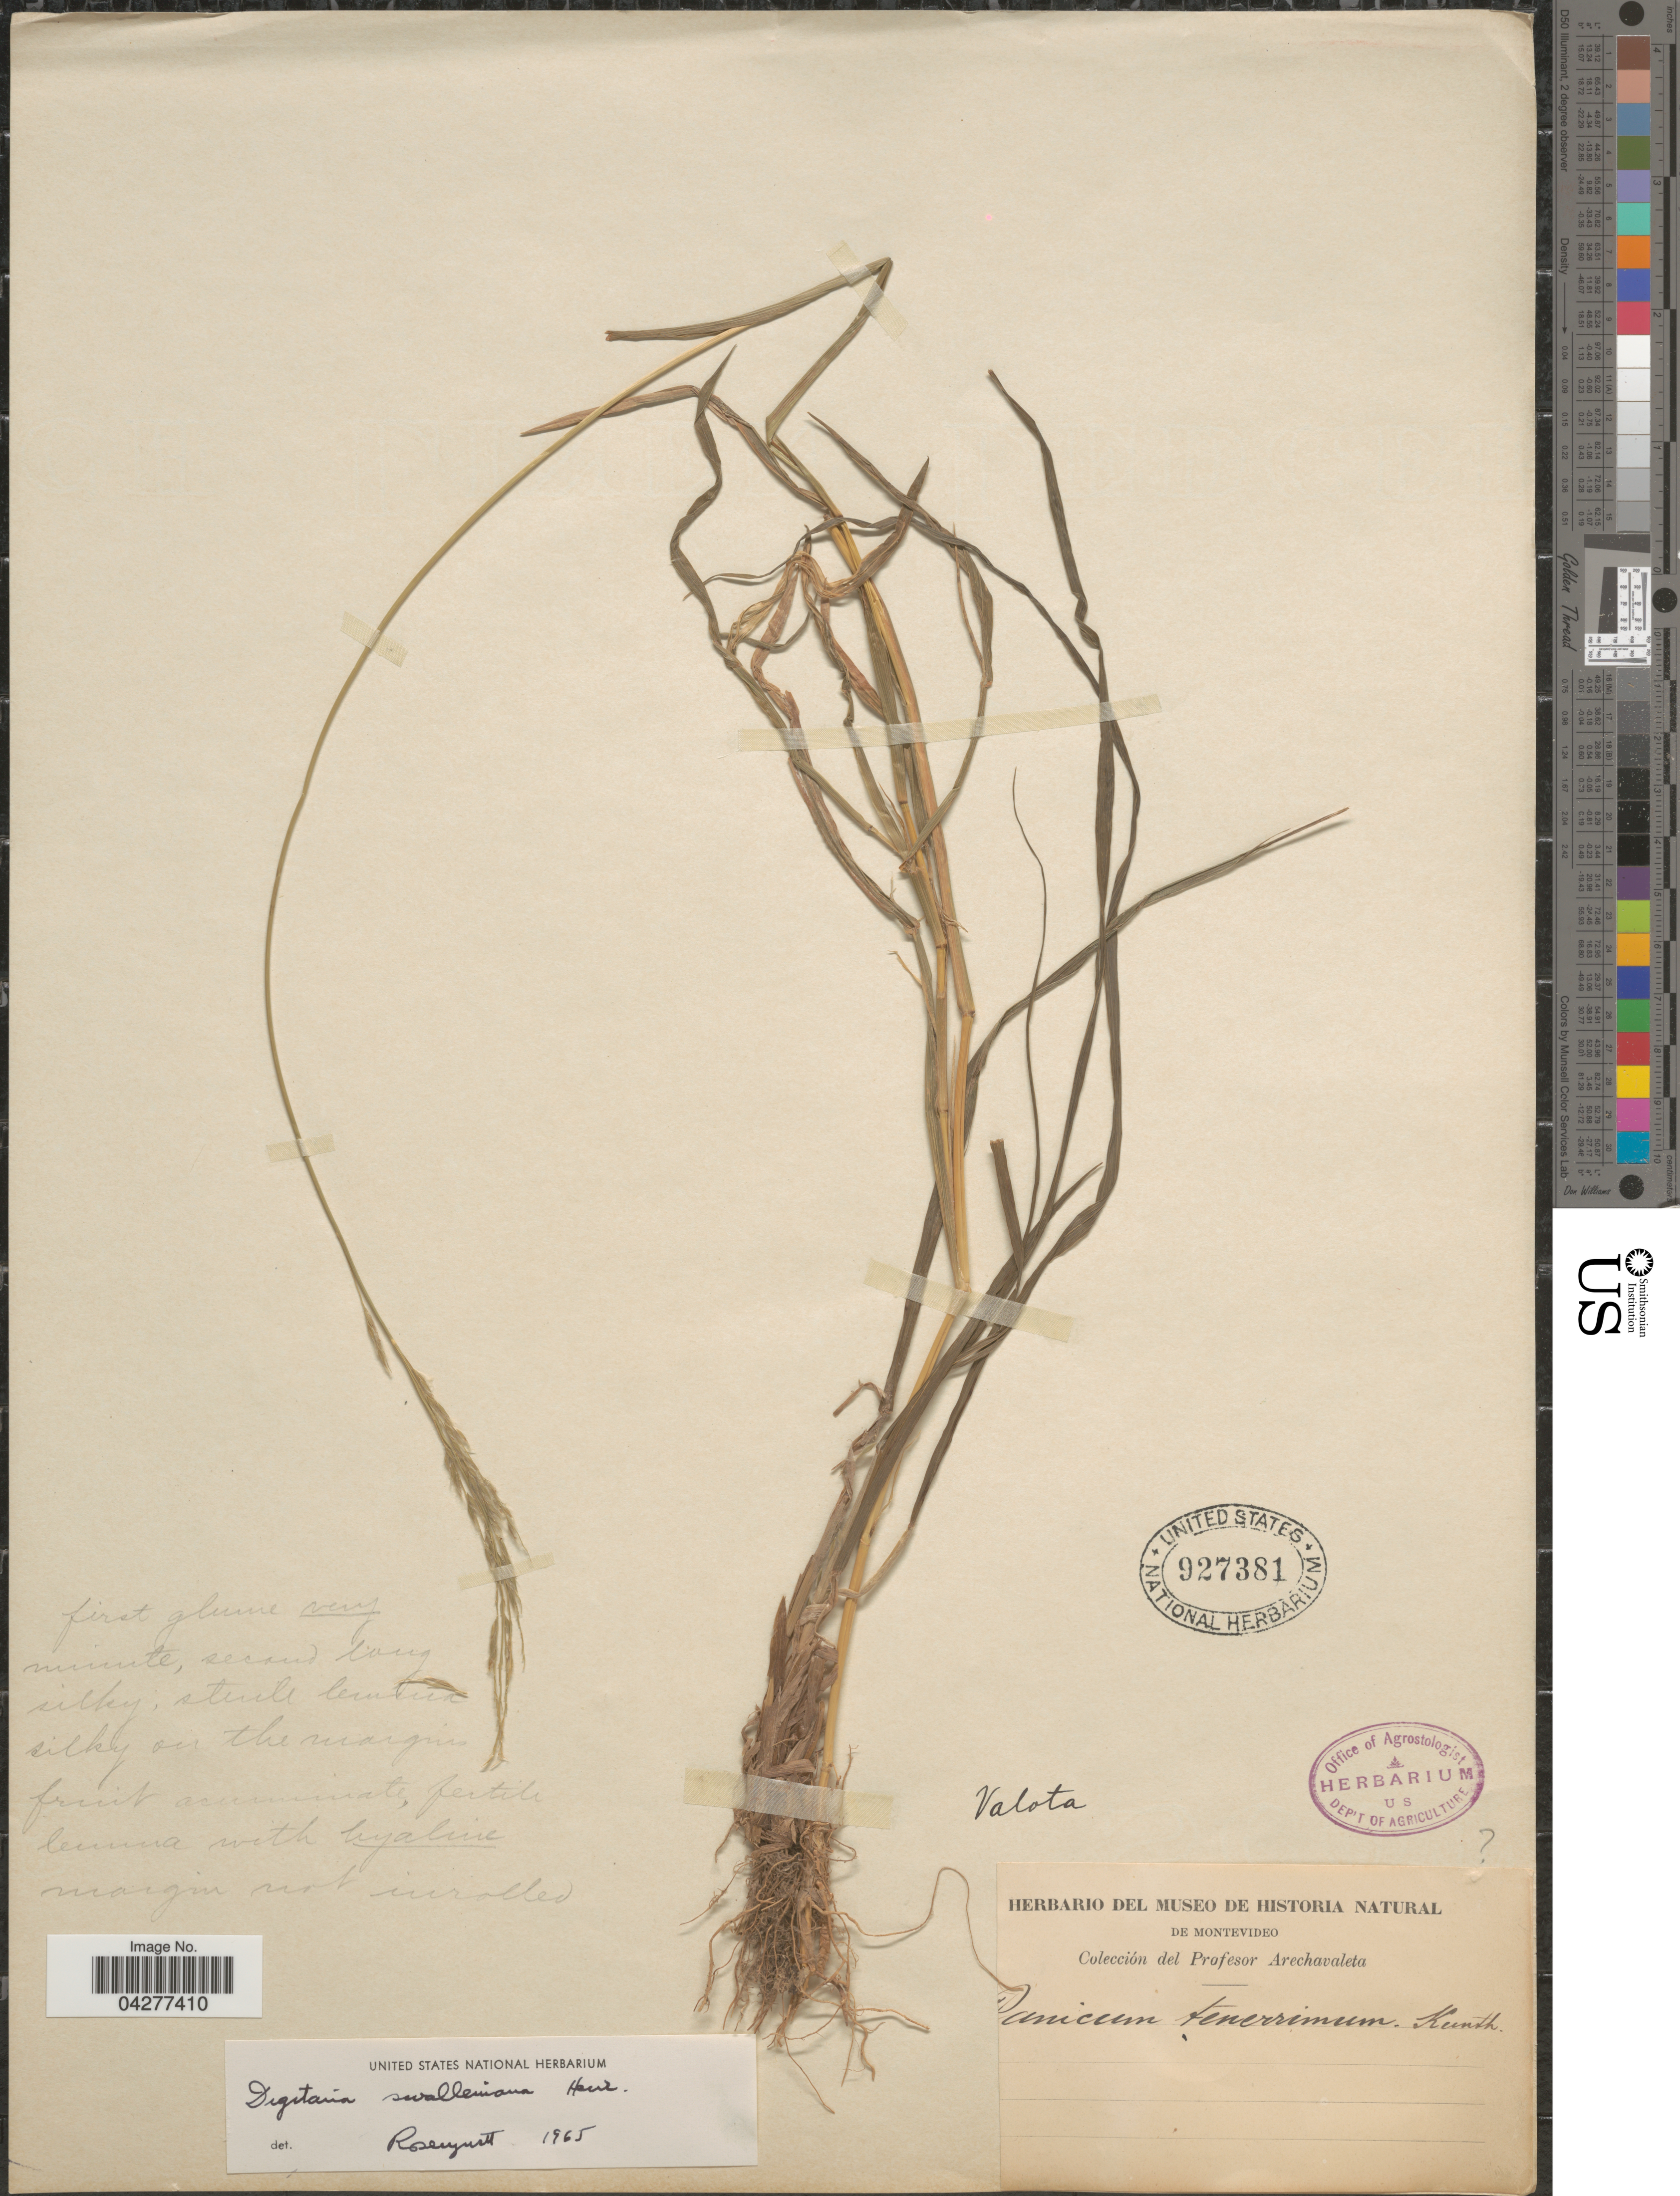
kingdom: Plantae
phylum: Tracheophyta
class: Liliopsida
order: Poales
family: Poaceae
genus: Digitaria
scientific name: Digitaria swalleniana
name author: Henr.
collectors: Arechavaleta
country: Uruguay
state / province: Montevideo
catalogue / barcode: US 927381